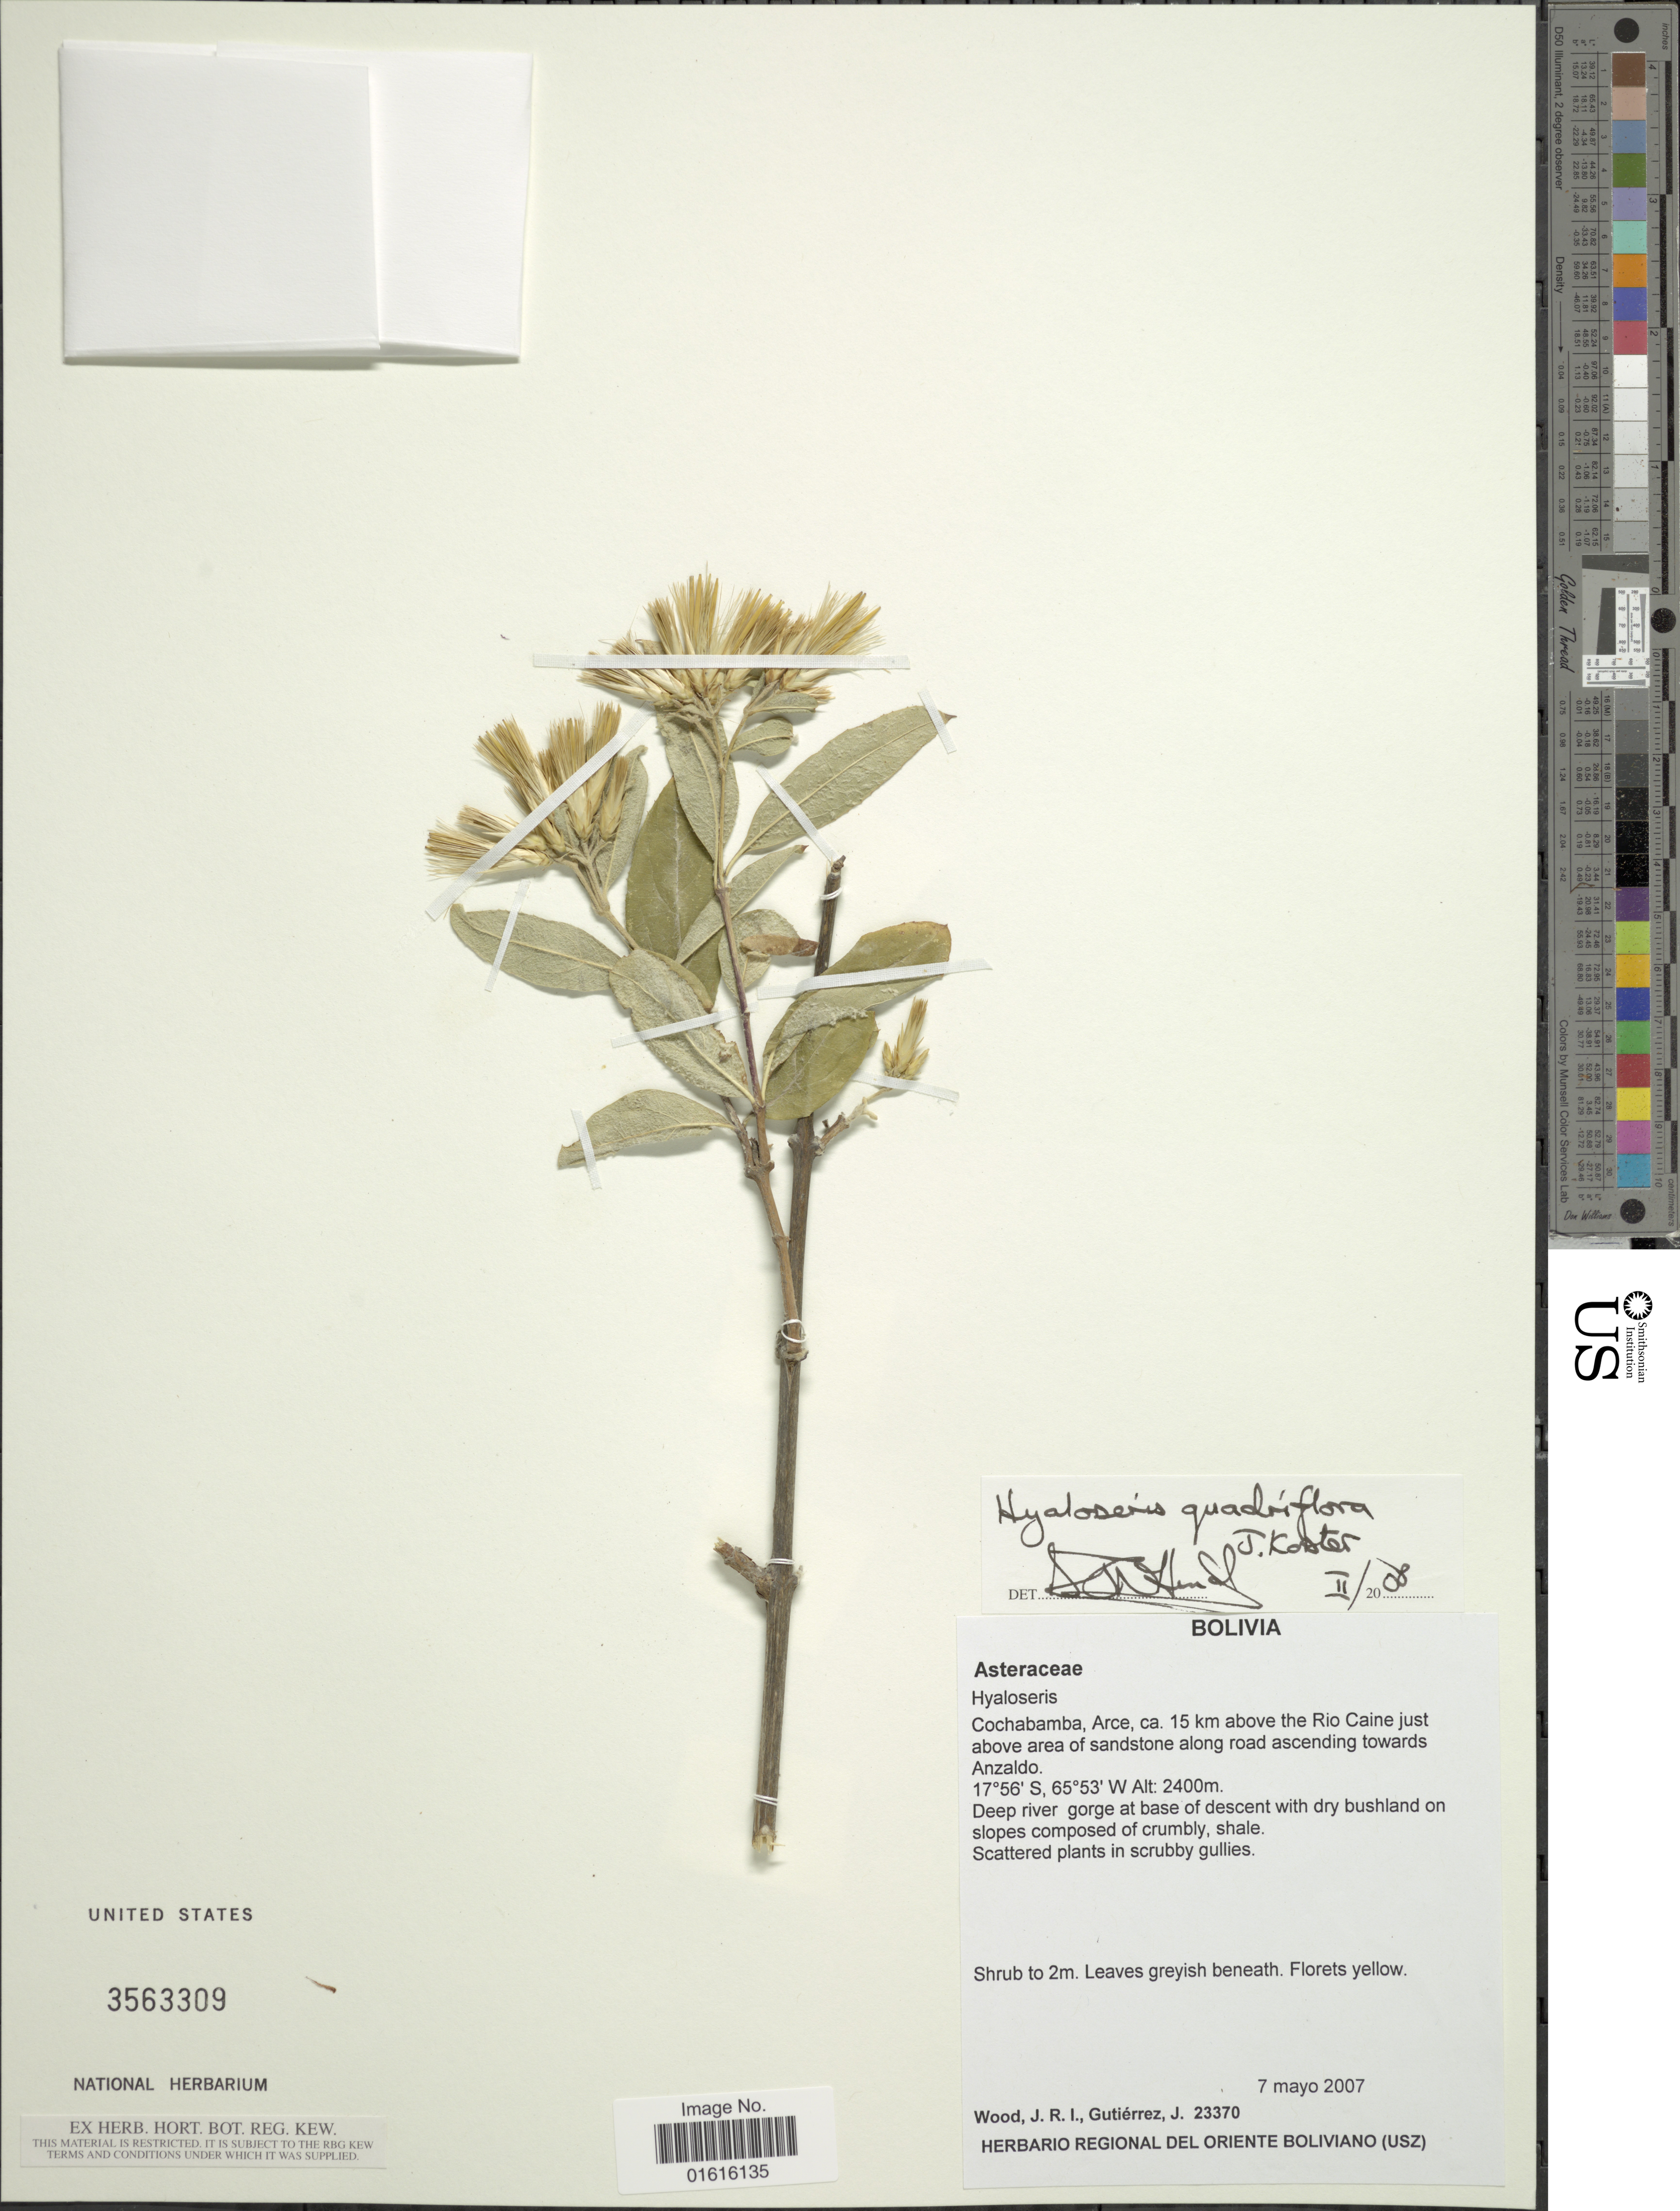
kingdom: Plantae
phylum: Tracheophyta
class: Magnoliopsida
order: Asterales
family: Asteraceae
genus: Hyaloseris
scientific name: Hyaloseris quadriflora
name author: J. Kost.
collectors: J. R. I. Wood & J. Gutierrez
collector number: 23370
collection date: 2007-05-07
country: Bolivia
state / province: Cochabamba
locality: Acre, ca. 15 km above the Rio Caine just above area of sandstone along road ascending towards Anzaldo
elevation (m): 2400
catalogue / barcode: US 3563309